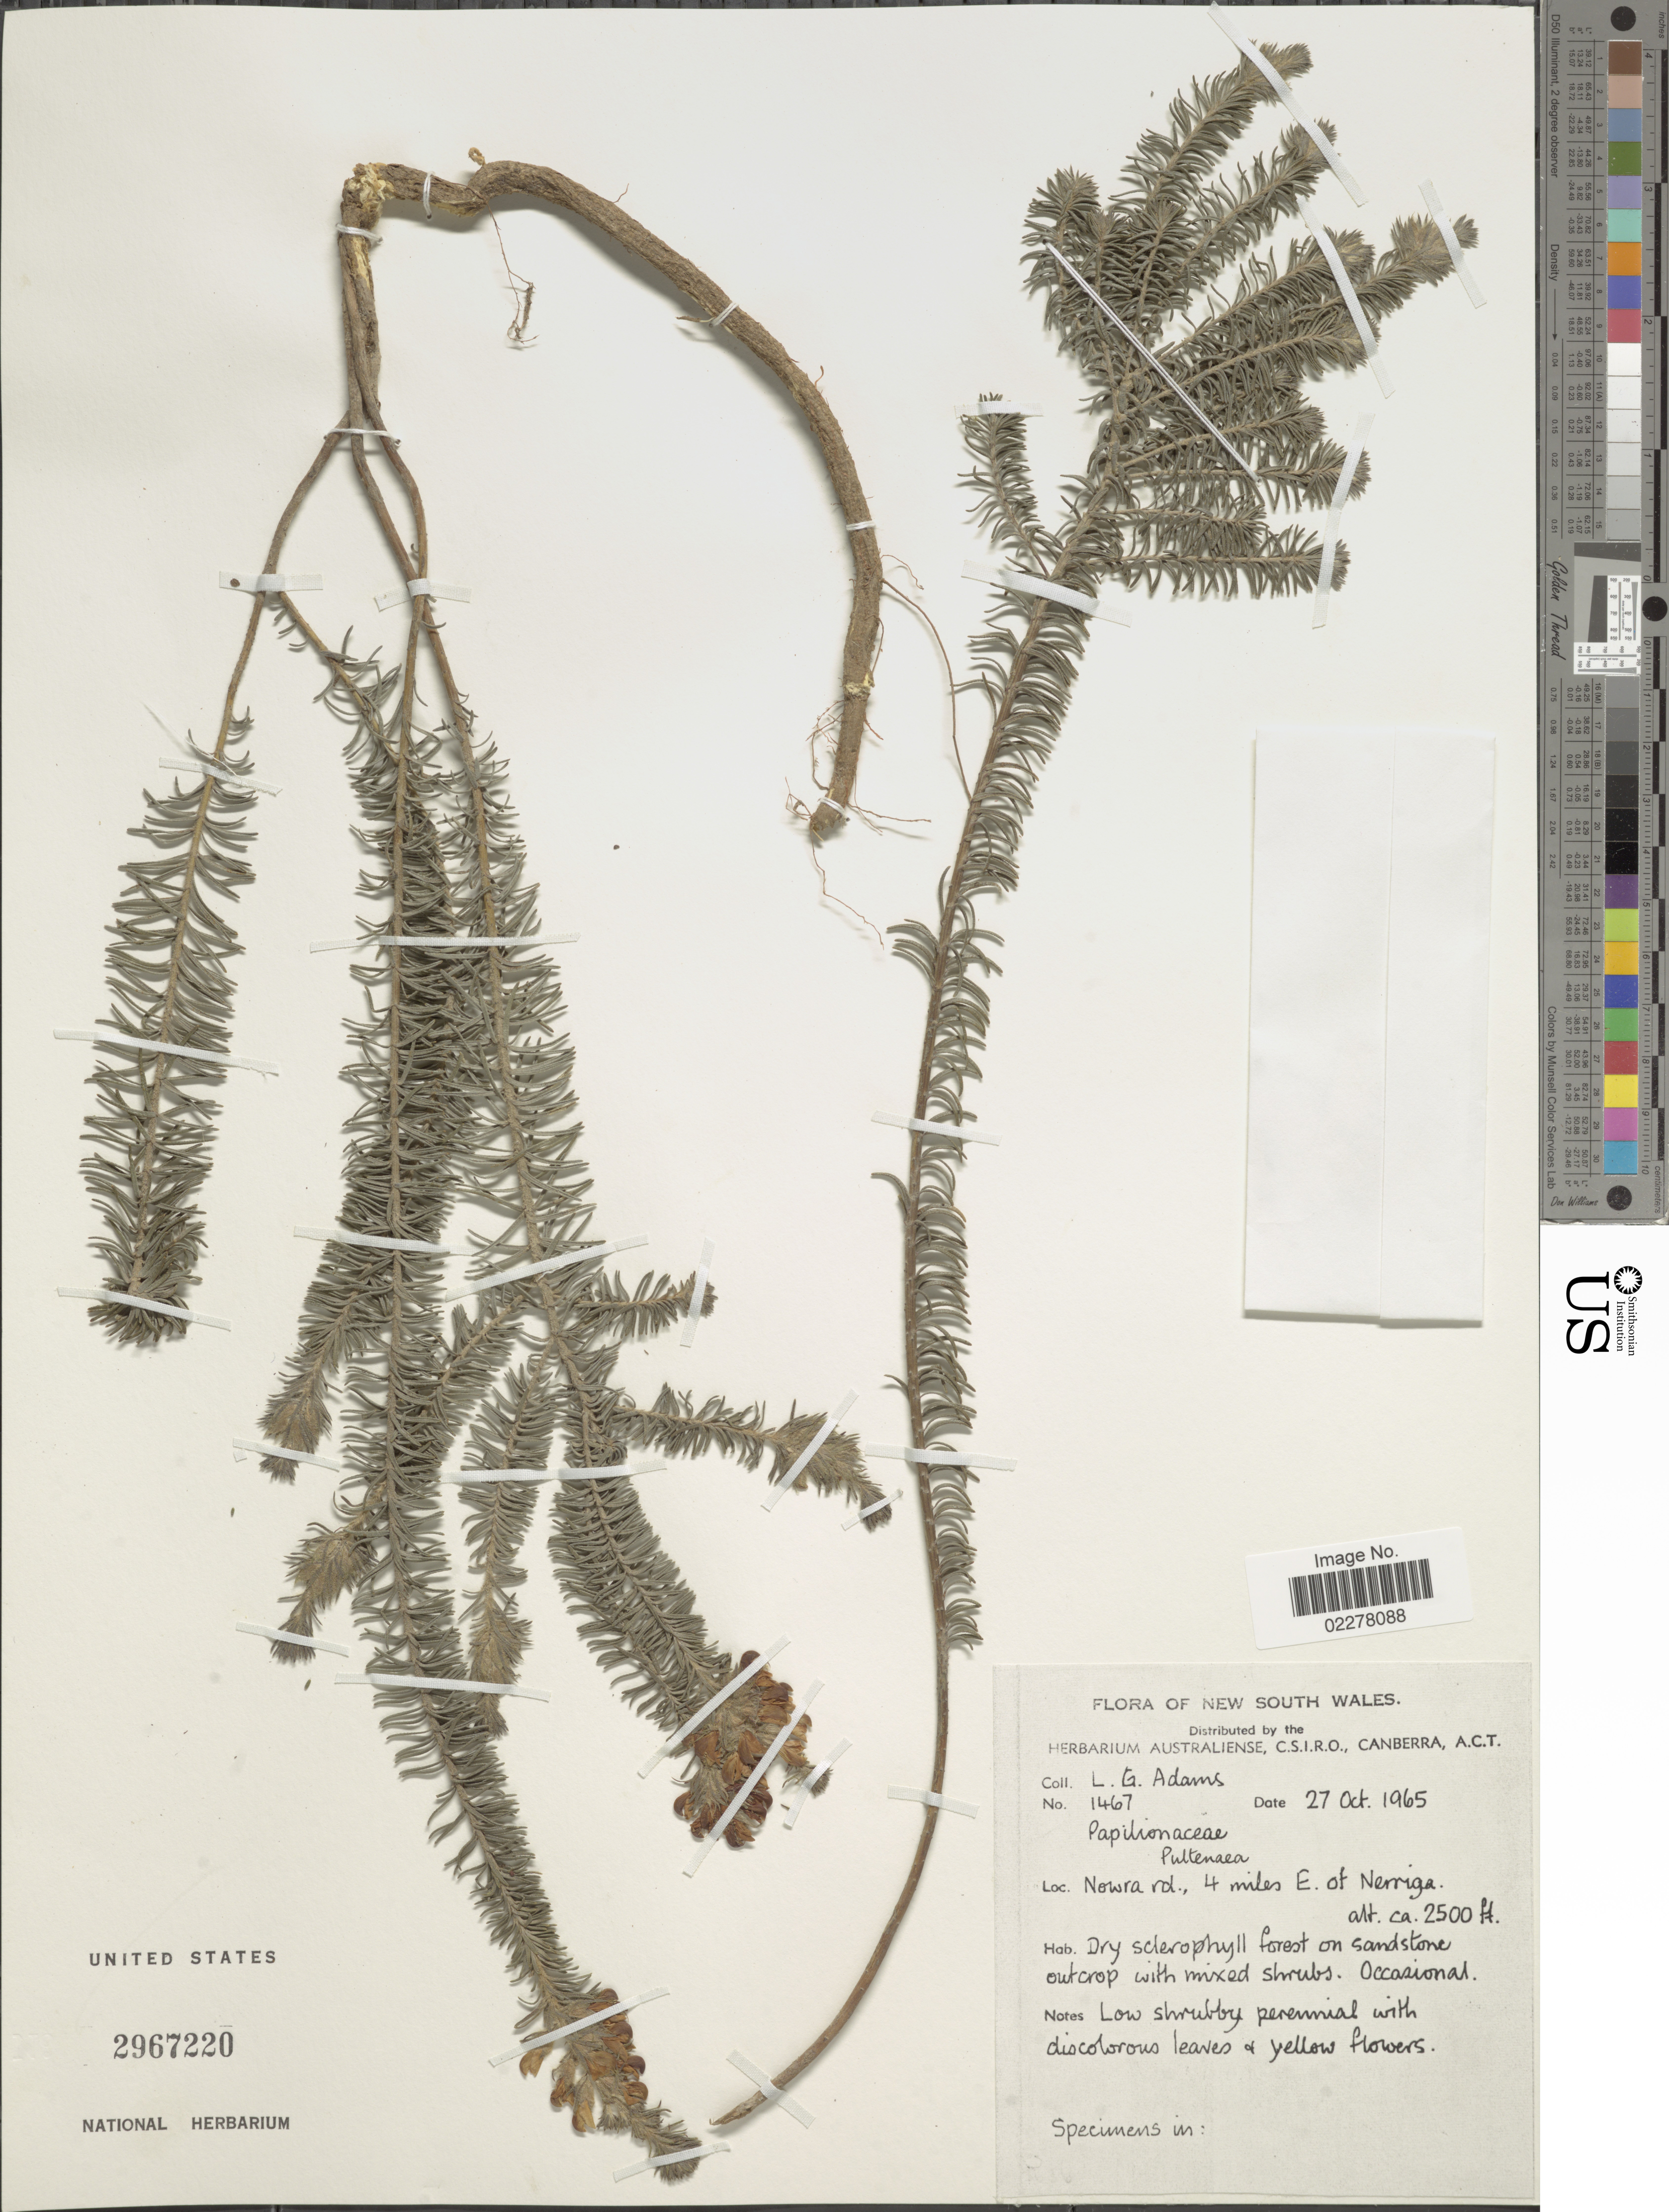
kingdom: Plantae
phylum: Tracheophyta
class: Magnoliopsida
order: Fabales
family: Fabaceae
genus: Pultenaea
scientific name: Pultenaea sp.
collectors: L. G. Adams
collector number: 1467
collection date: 1965-10-27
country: Australia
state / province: New South Wales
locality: Nowra rd., 4 miles E. of Nerriga.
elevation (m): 762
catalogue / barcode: US 2967220